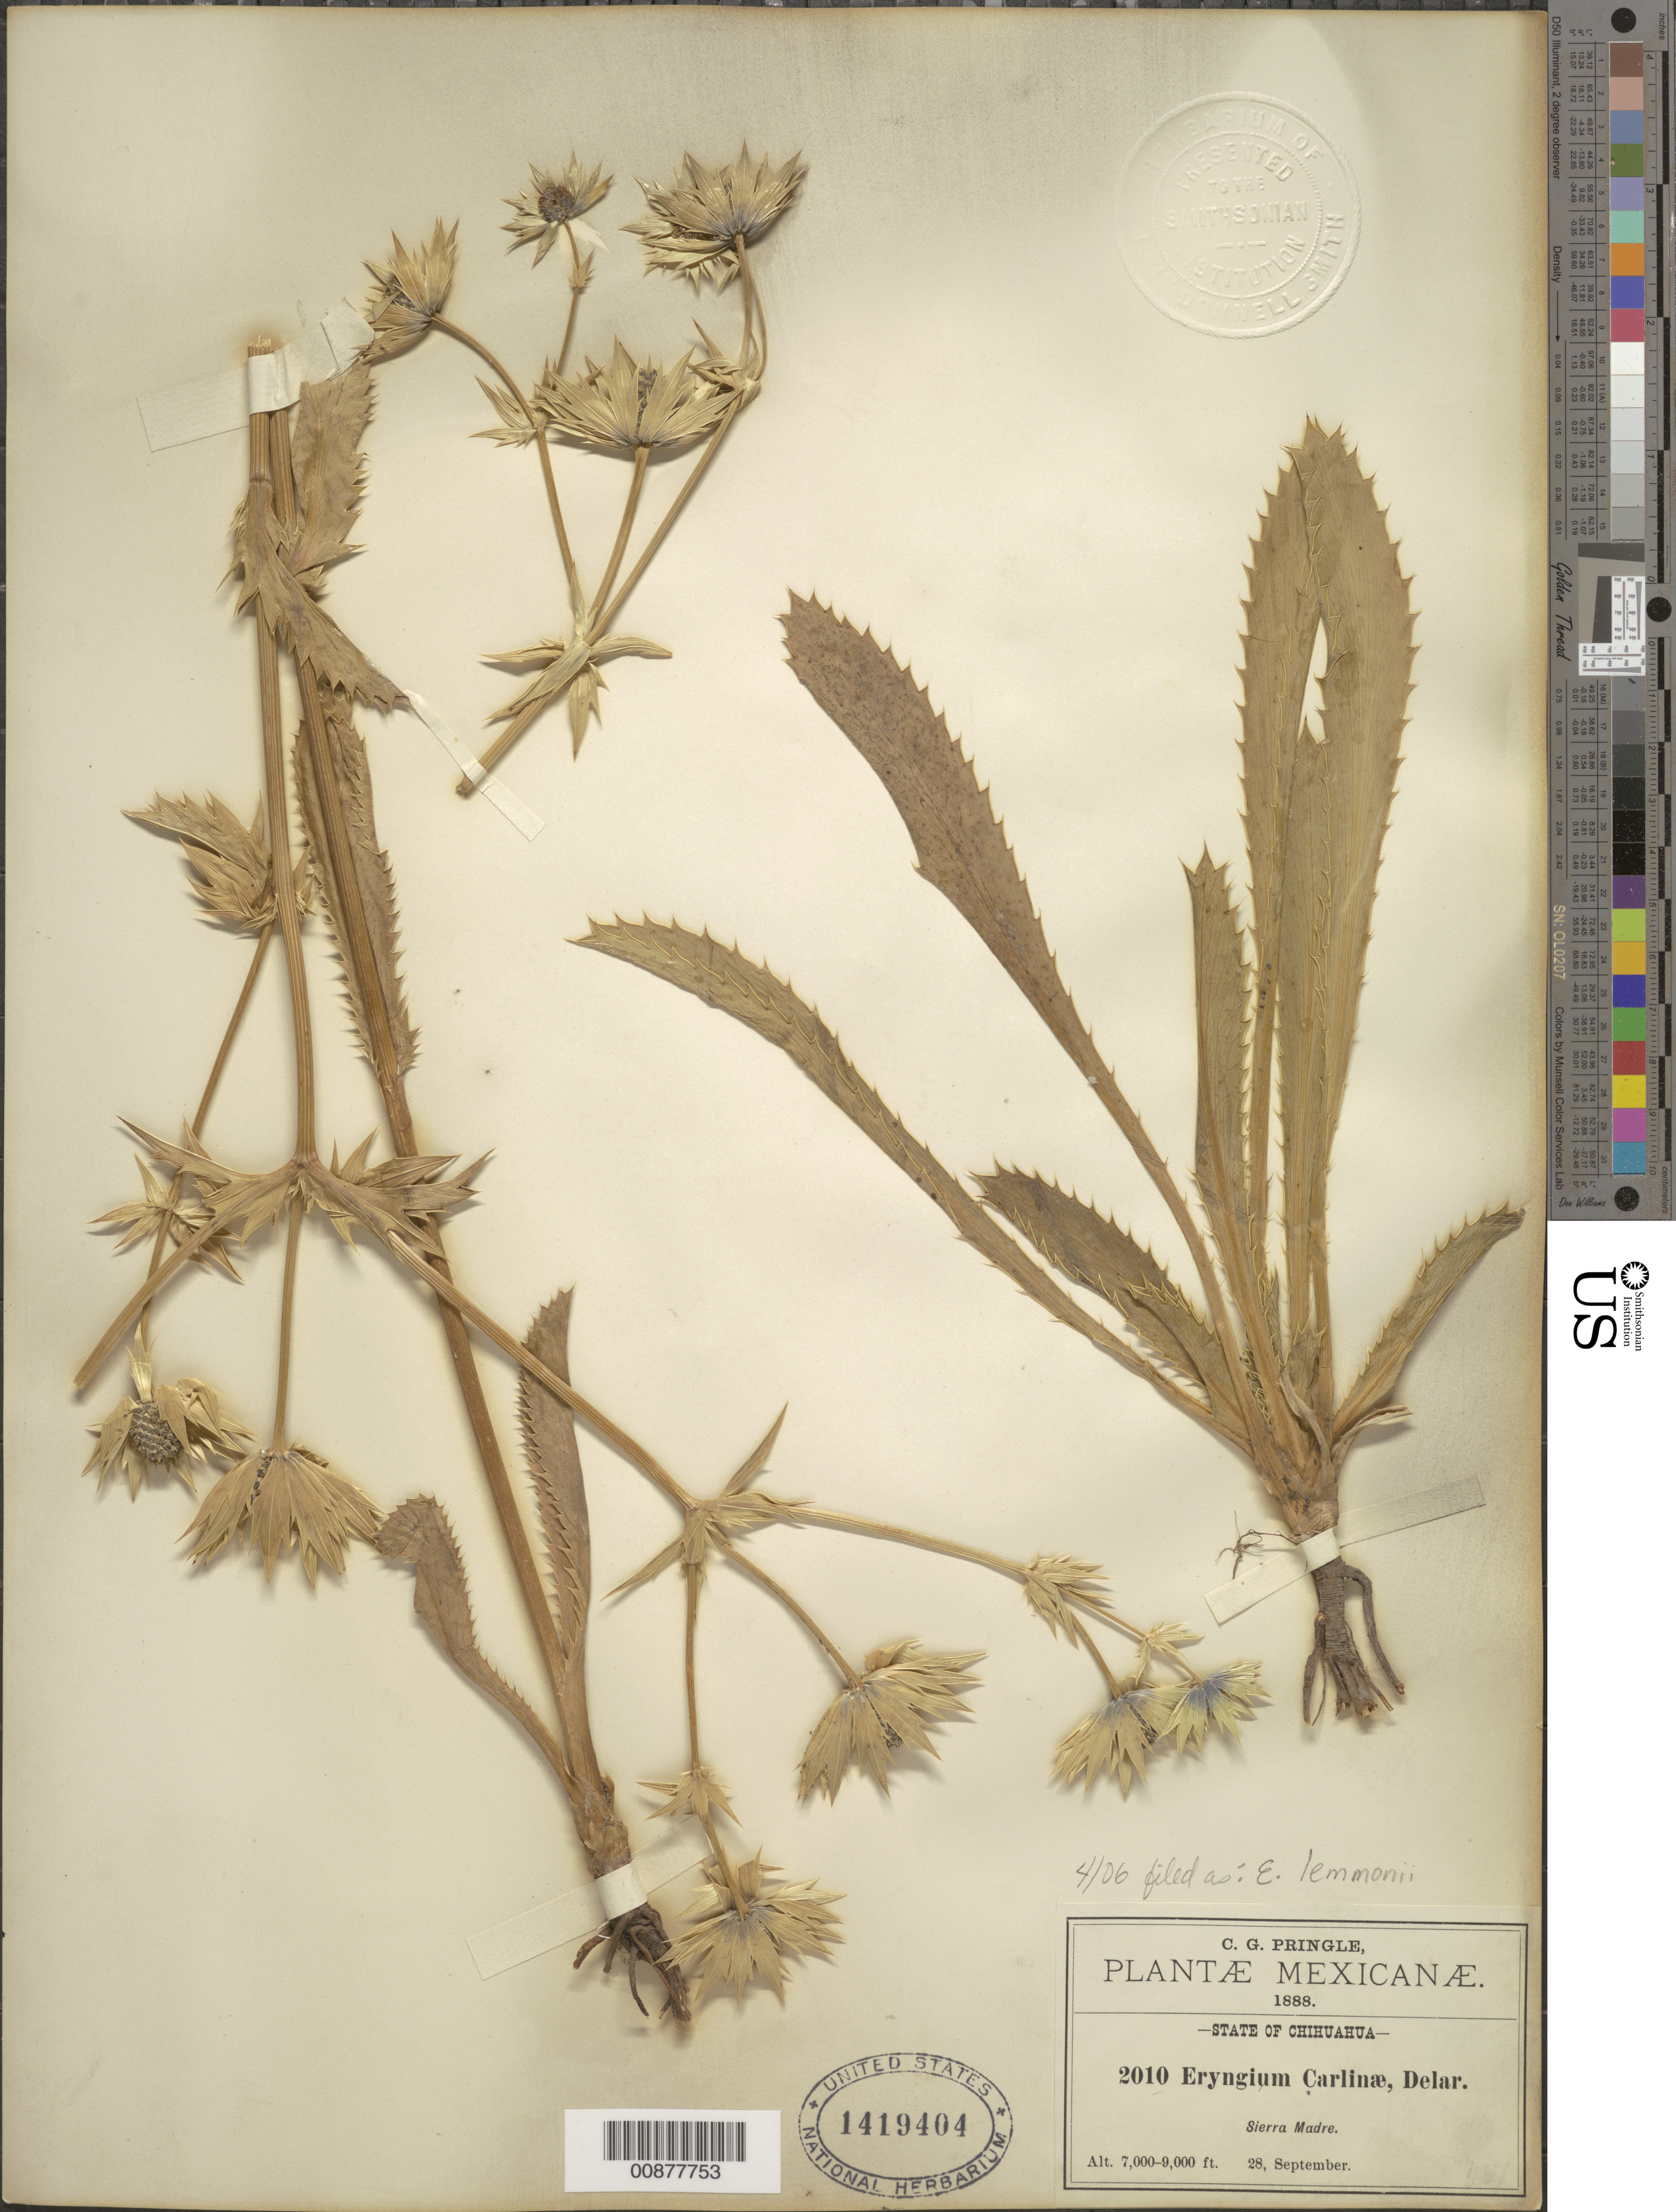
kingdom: Plantae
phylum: Tracheophyta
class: Magnoliopsida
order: Apiales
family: Apiaceae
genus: Eryngium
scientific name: Eryngium lemmonii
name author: J.M. Coult. & Rose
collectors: C. G. Pringle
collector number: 2010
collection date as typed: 28 Sep 1888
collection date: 1888-09-28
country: Mexico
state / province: Chihuahua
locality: Sierra Madre, Chihuahua.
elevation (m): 2134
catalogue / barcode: US 1419404